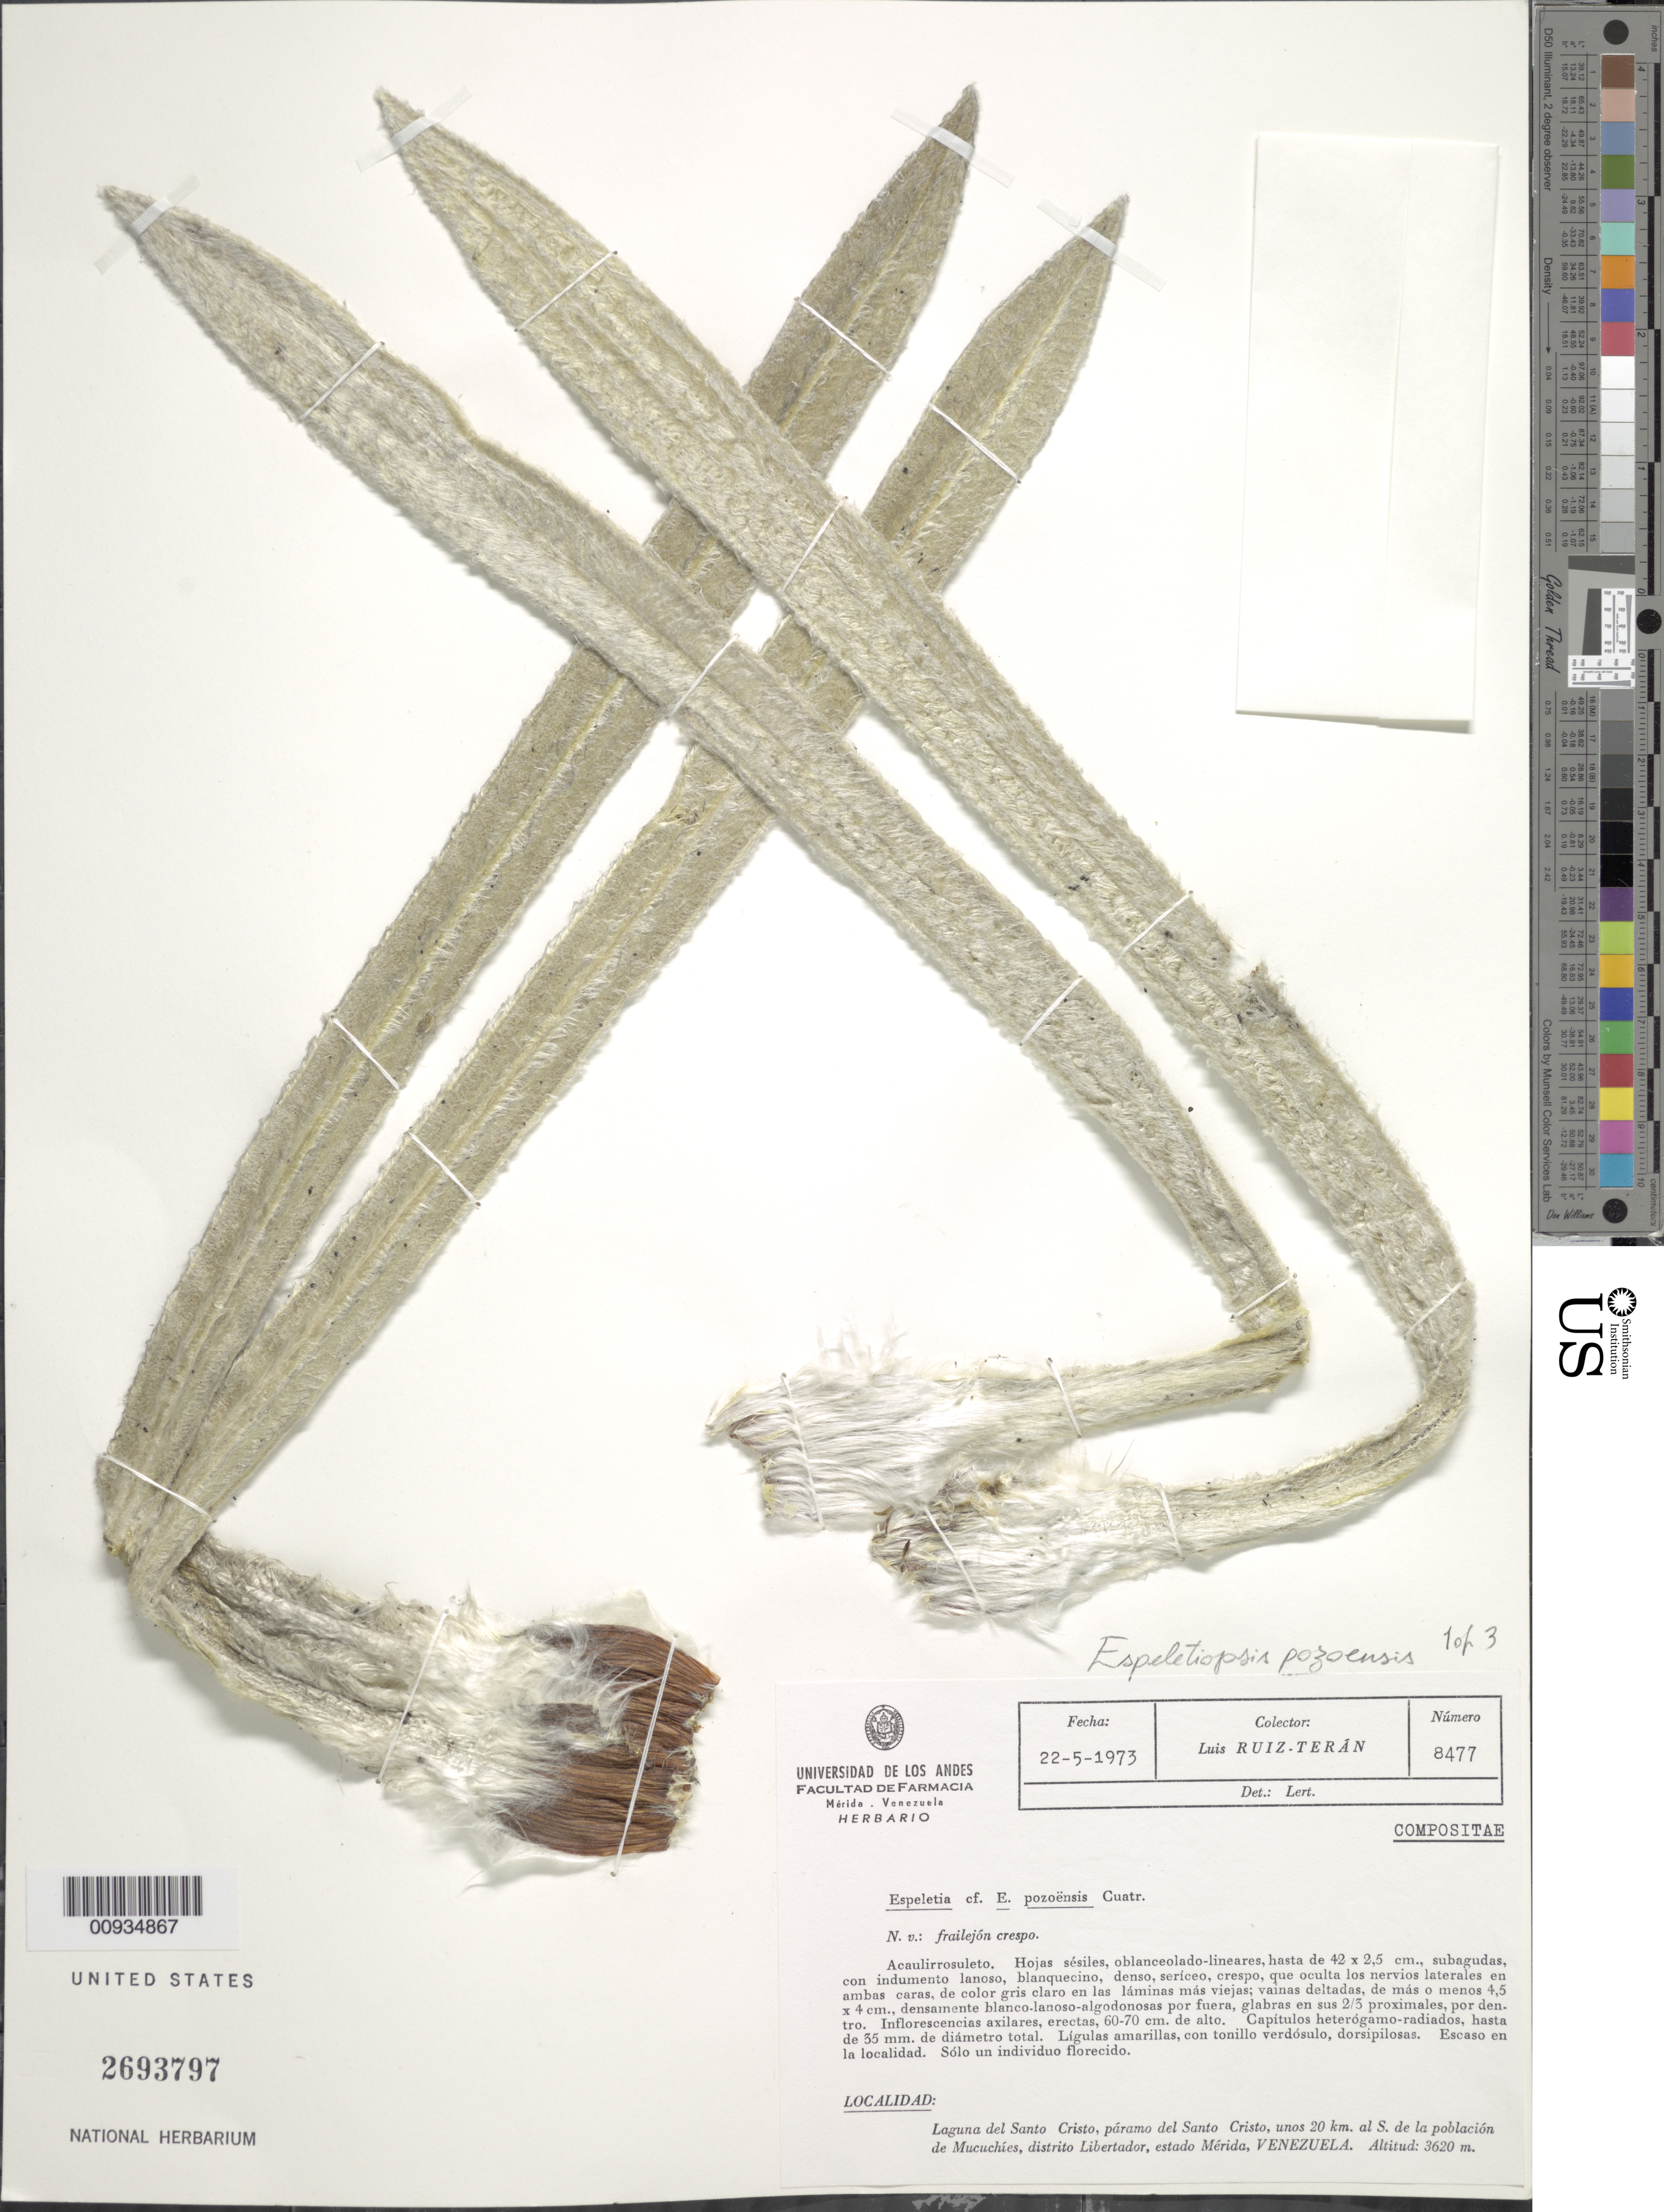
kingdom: Plantae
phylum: Tracheophyta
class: Magnoliopsida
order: Asterales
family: Asteraceae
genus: Espeletiopsis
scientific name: Espeletiopsis pozoensis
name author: (Cuatrec.) Cuatrec.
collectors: L. E. Ruíz-Terán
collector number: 8477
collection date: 1973-05-22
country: Venezuela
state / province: Mérida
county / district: Libertador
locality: Páramo del Santo Cristo. Laguna del Santo Cristo, unos 20 km al S. de la población de Mucuchíes.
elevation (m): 3620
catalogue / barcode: US 2693797